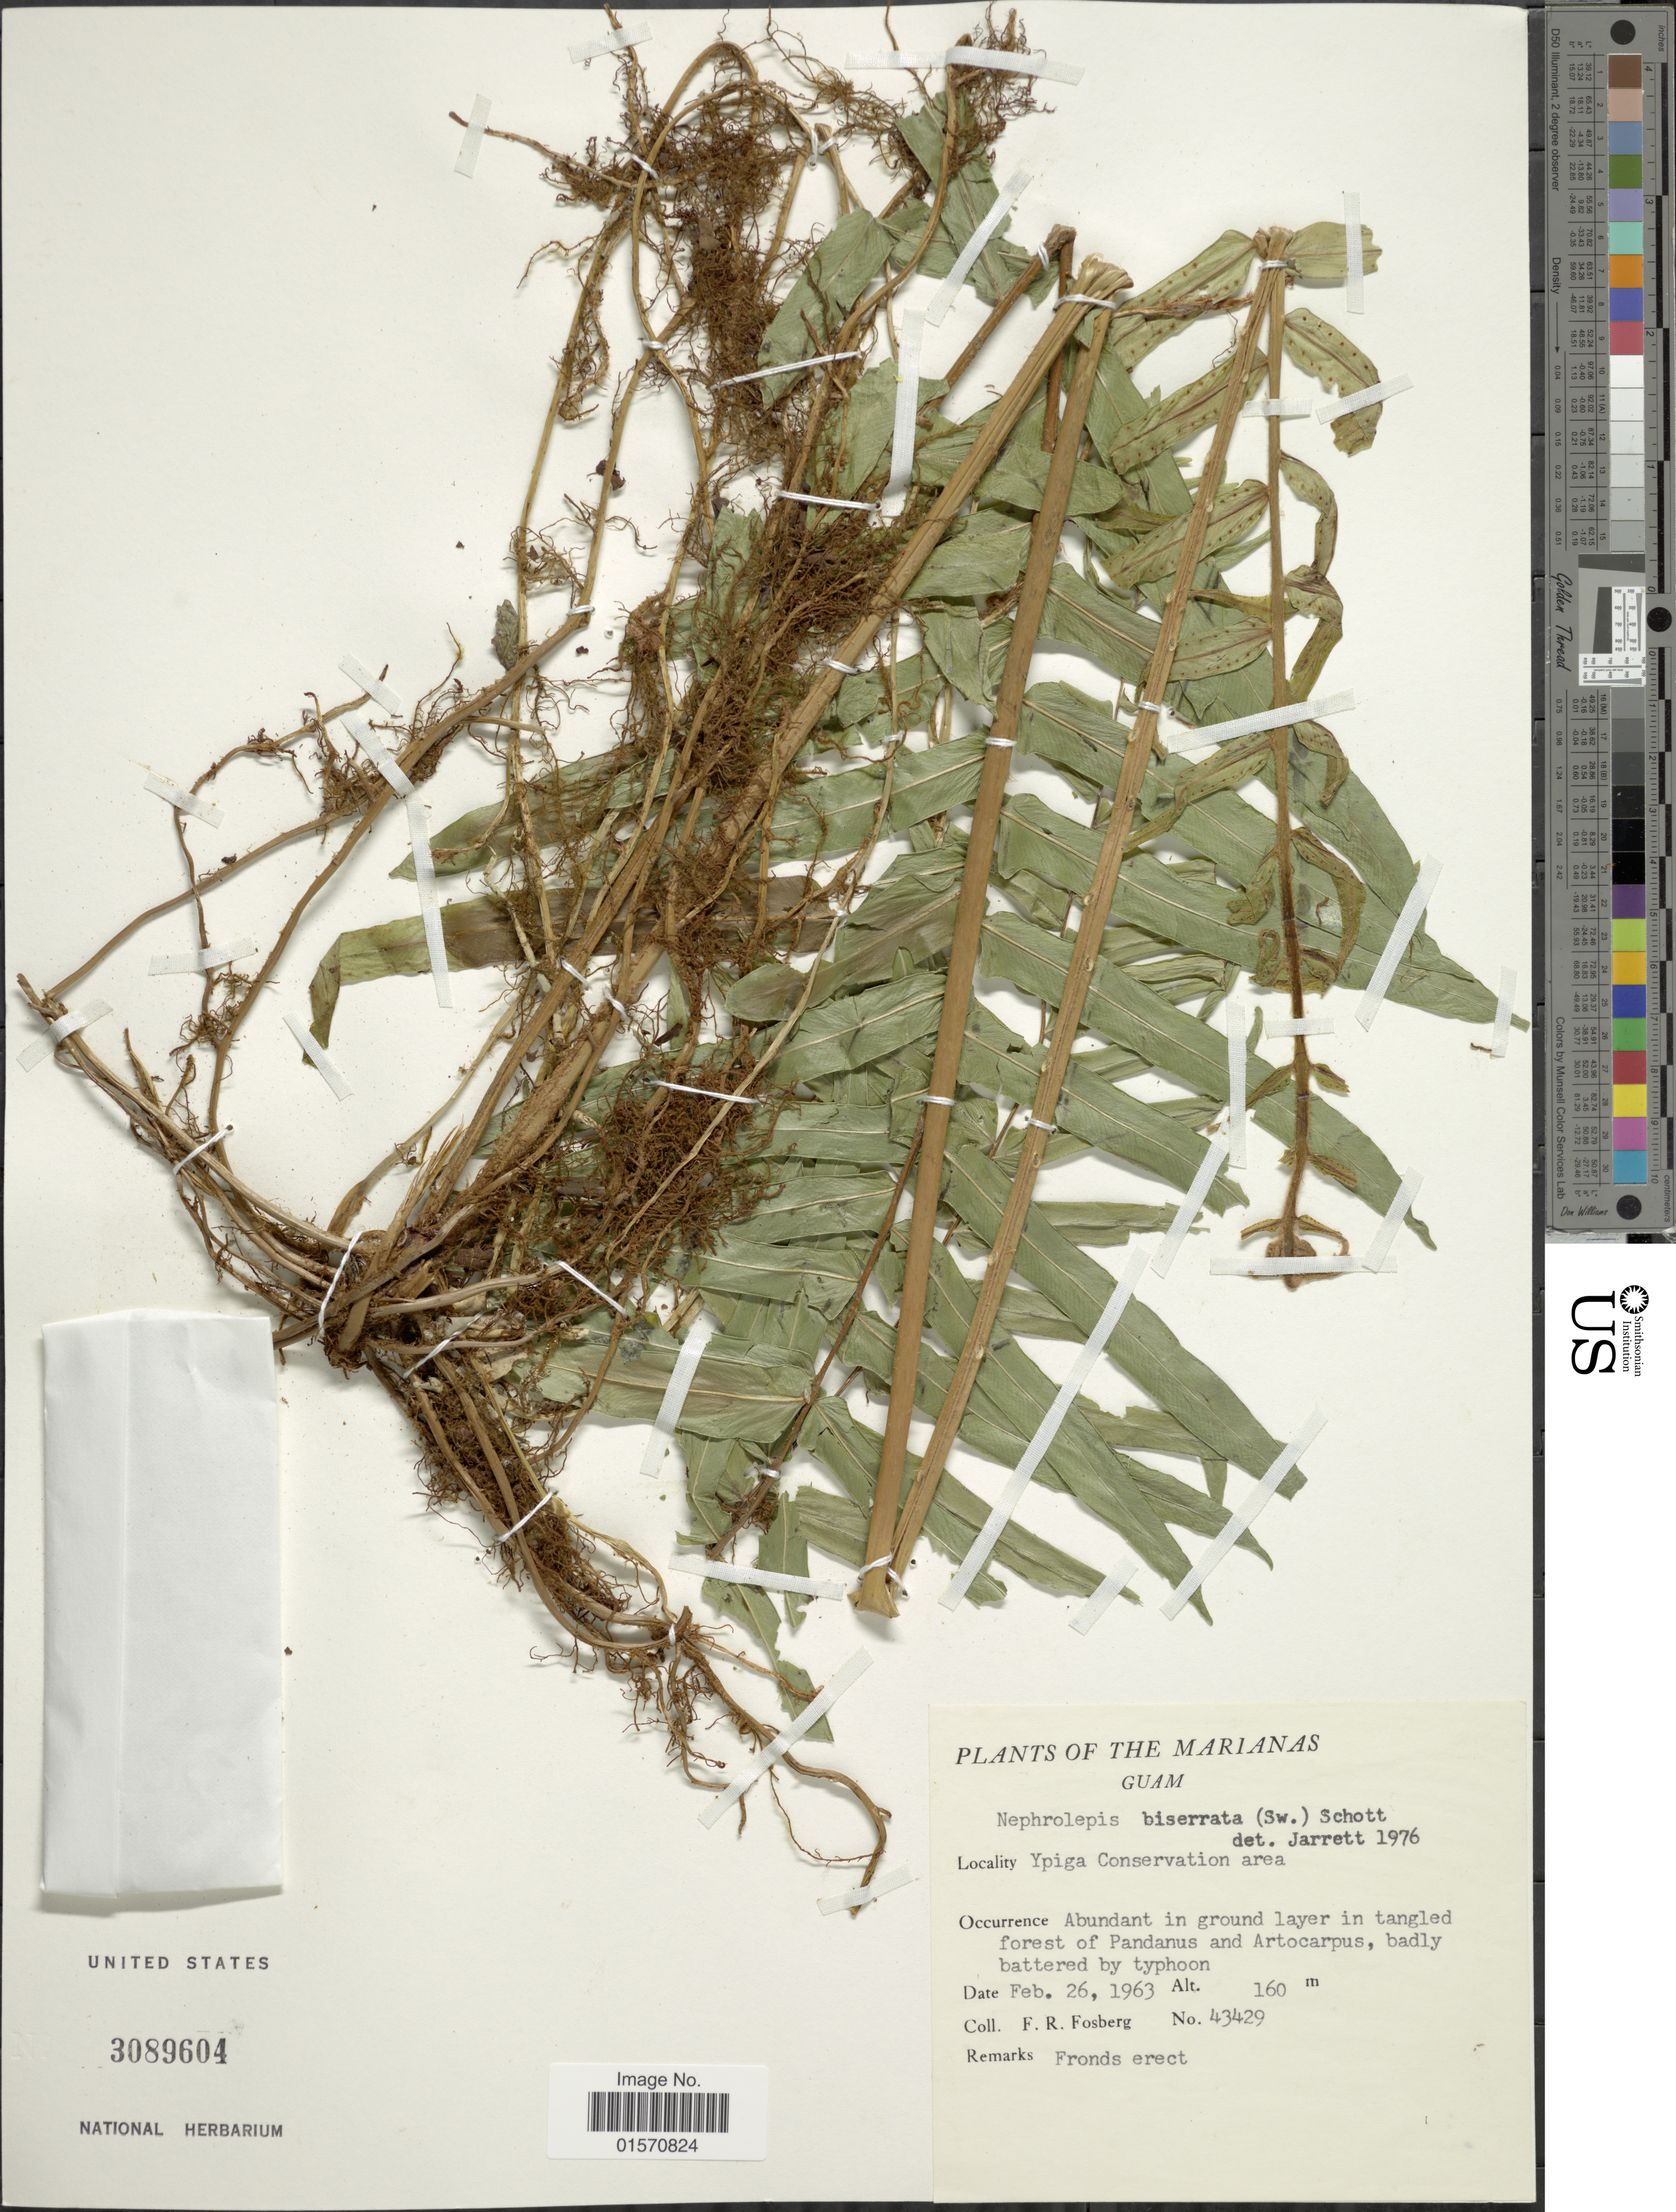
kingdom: Plantae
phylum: Tracheophyta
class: Polypodiopsida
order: Polypodiales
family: Nephrolepidaceae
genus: Nephrolepis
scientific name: Nephrolepis biserrata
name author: (Sw.) Schott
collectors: F. R. Fosberg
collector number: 43429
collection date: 1963-02-26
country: Guam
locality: Marianas. Ypiga Conservation area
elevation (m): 160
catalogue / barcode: US 3089604